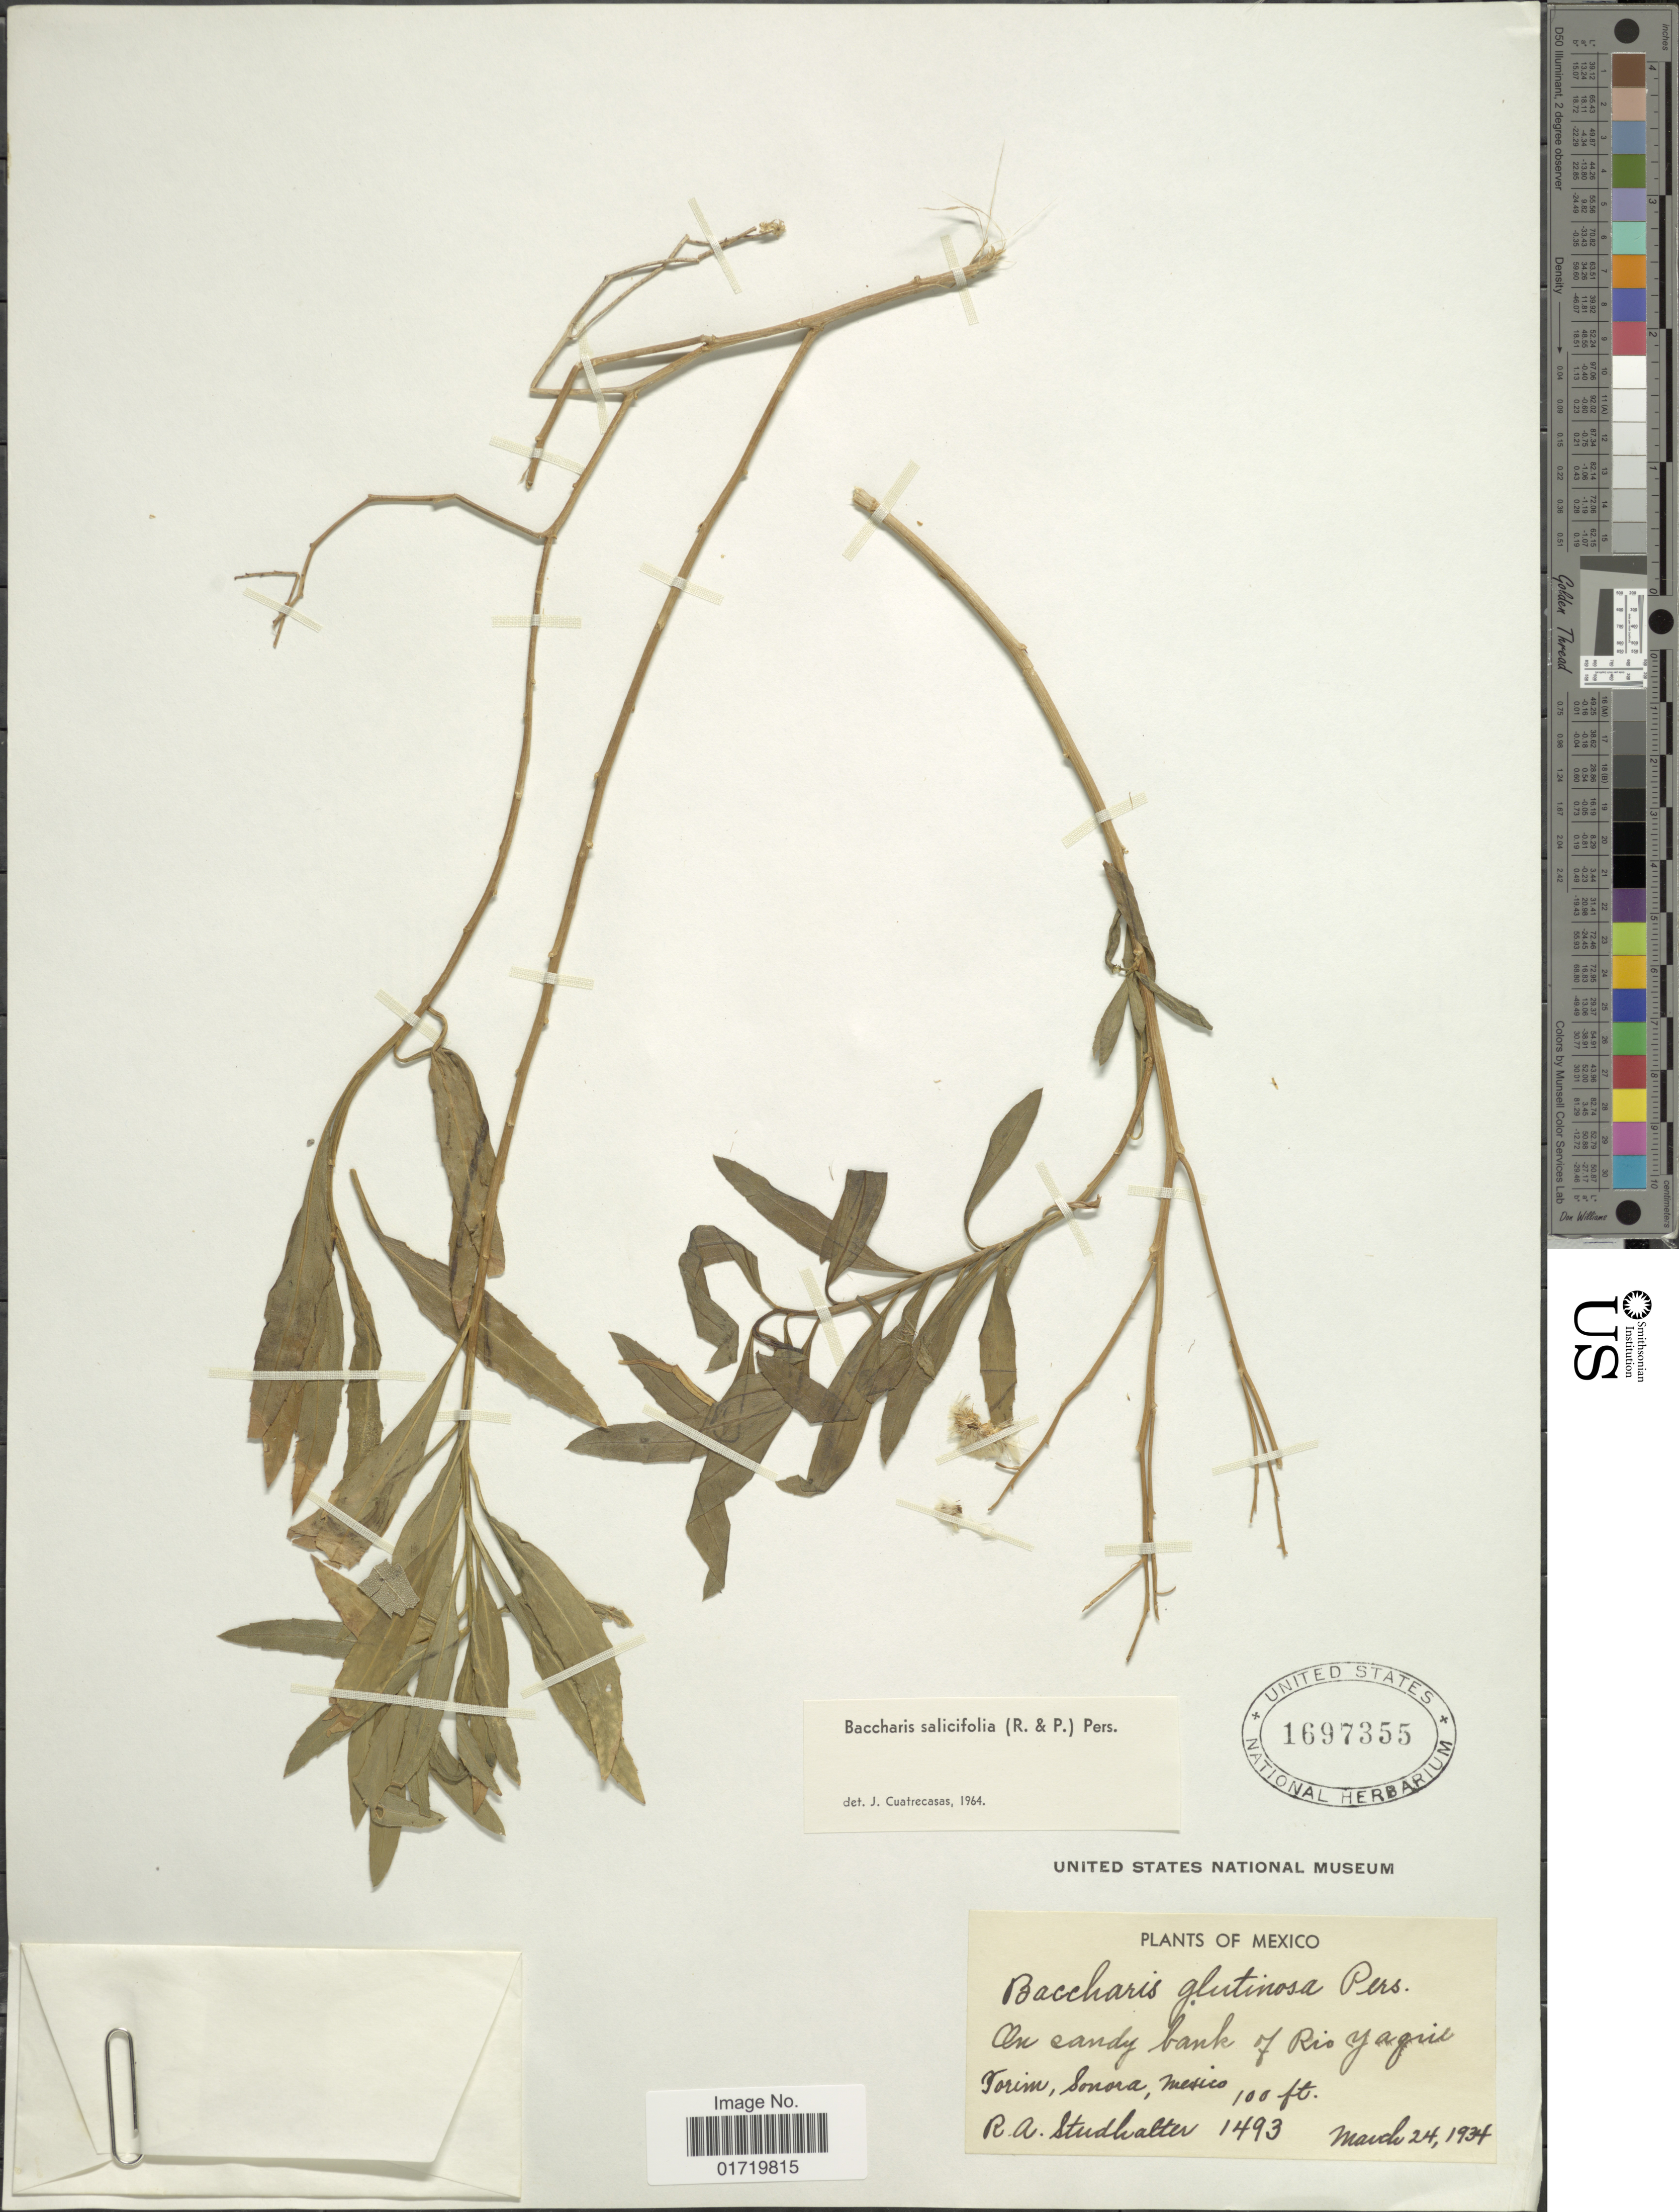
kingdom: Plantae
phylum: Tracheophyta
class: Magnoliopsida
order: Asterales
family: Asteraceae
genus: Baccharis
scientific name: Baccharis salicifolia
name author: (Ruiz & Pav.) Pers.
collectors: R. Studhalter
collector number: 1493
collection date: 1934-03-24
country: Mexico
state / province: Sonora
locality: Bank of Rio Yaqui, Torim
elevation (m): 30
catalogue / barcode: US 1697355